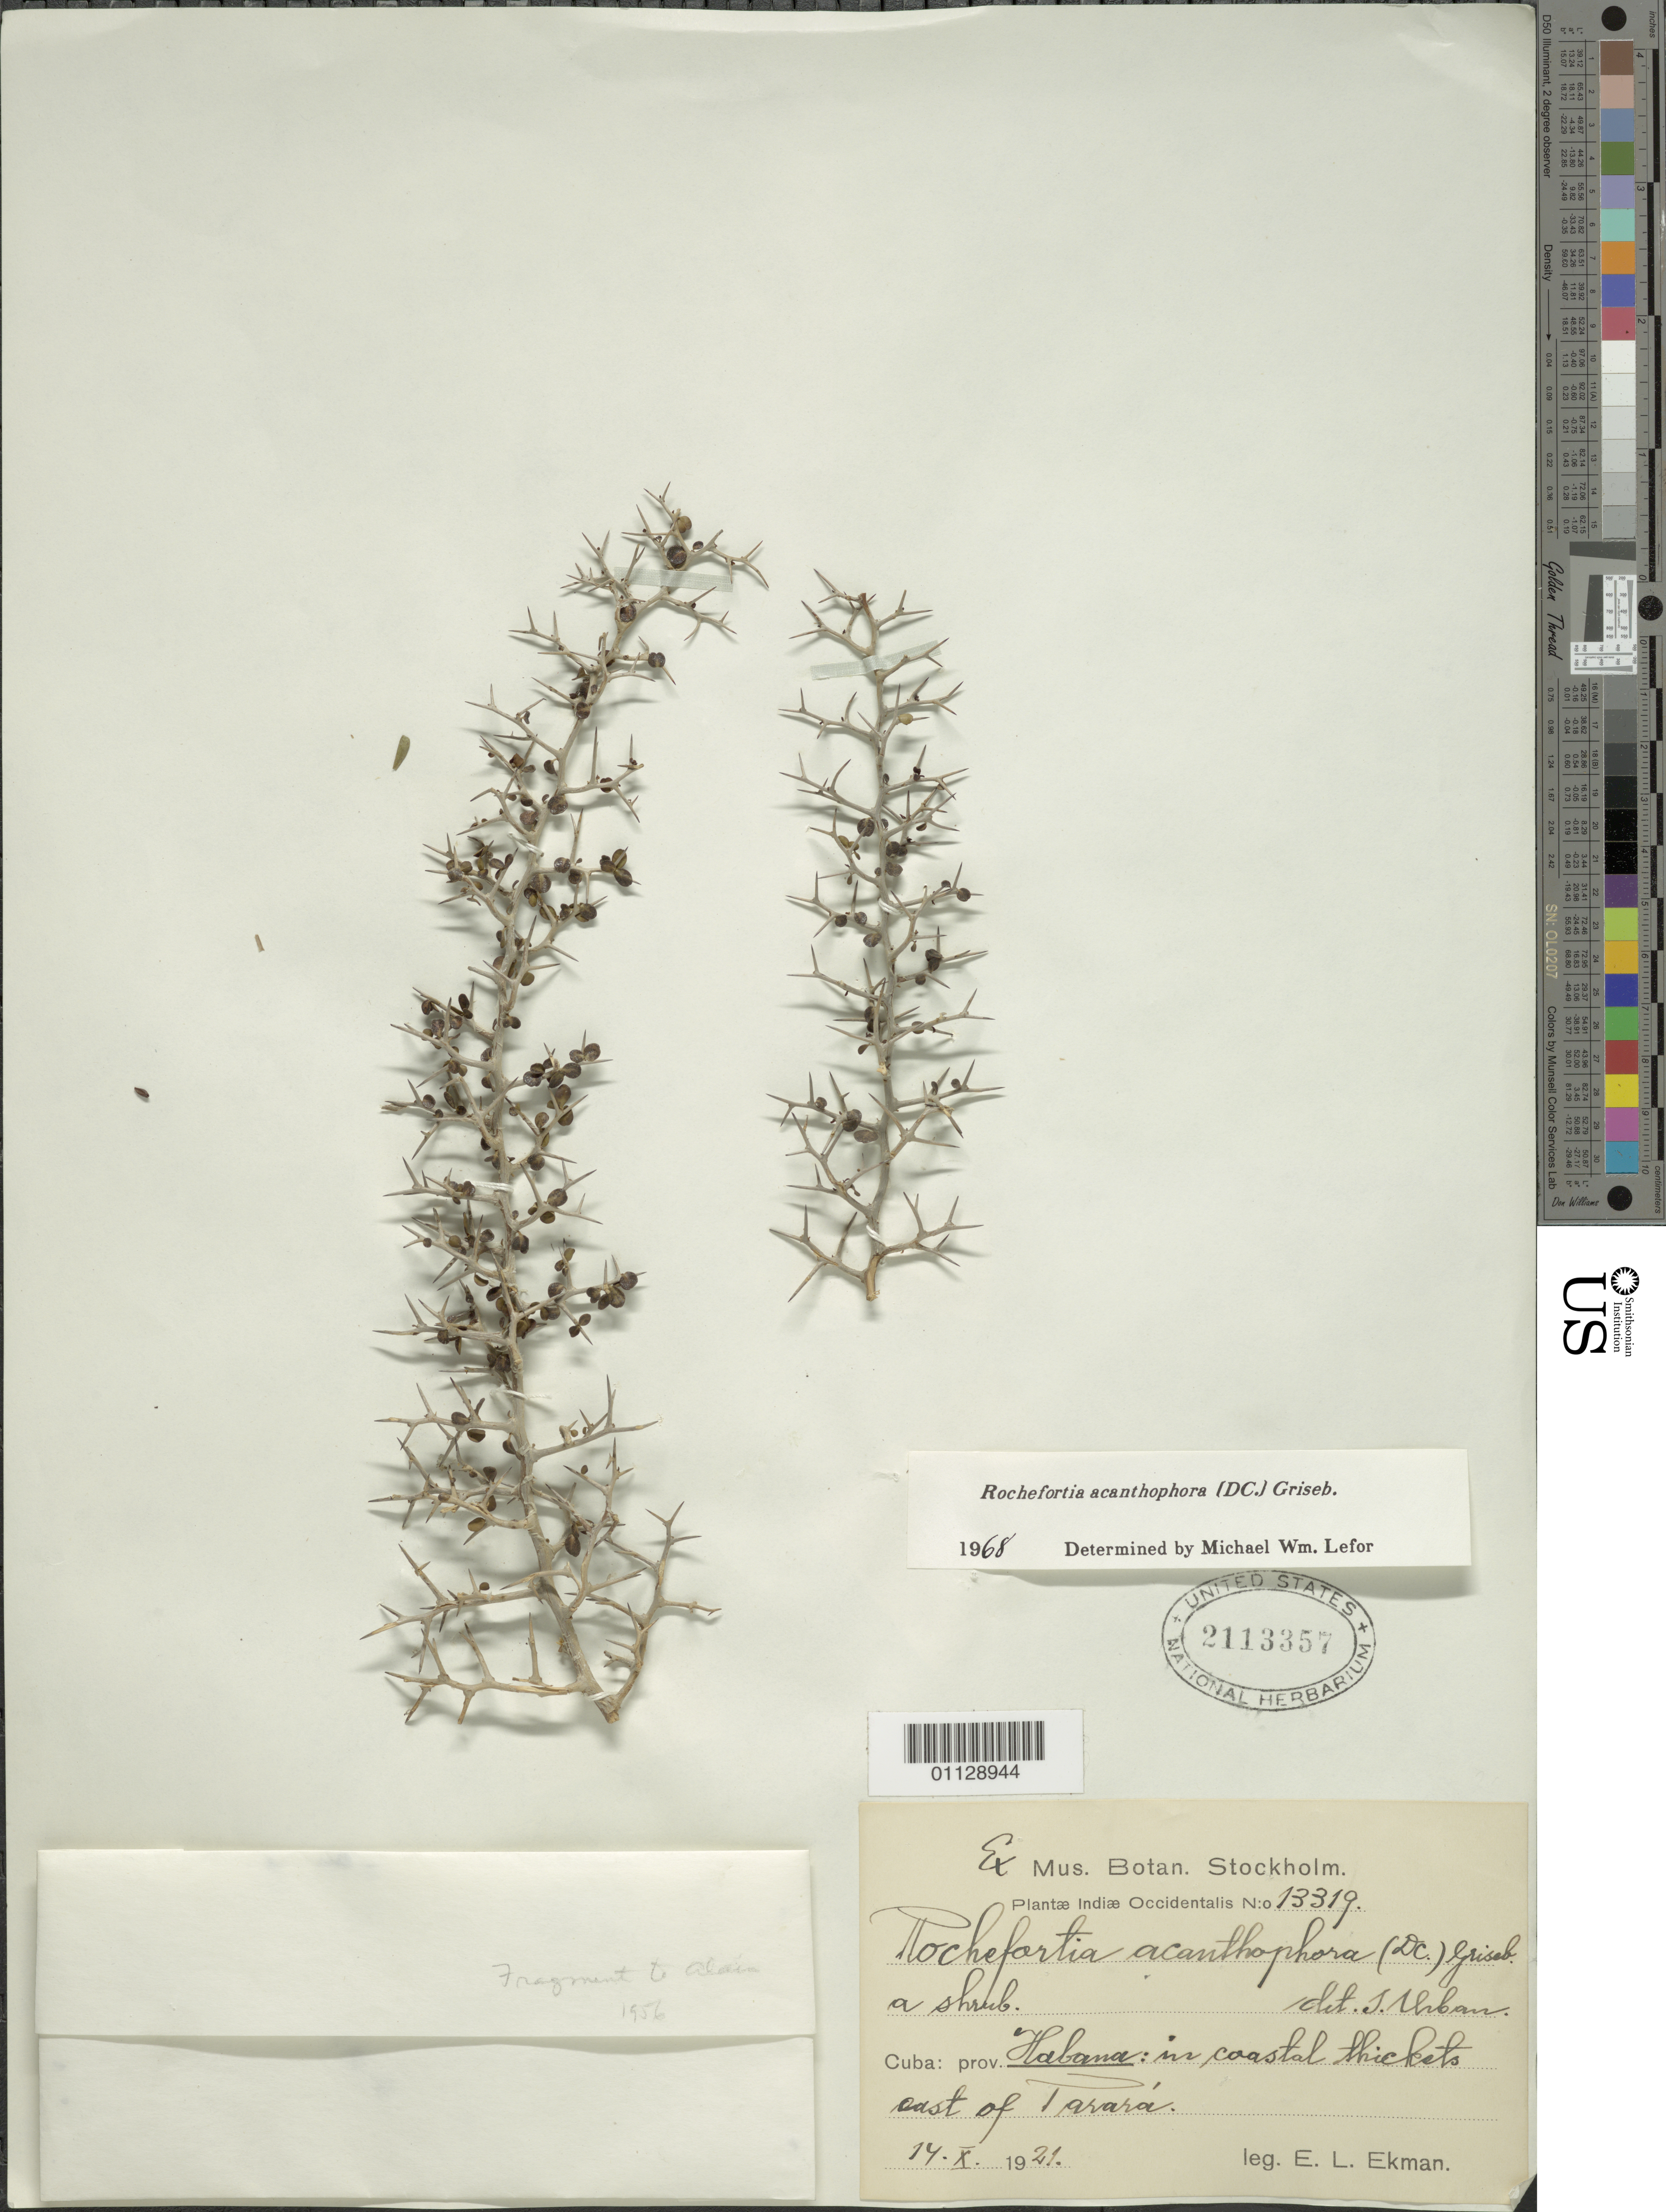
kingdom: Plantae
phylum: Tracheophyta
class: Magnoliopsida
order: Boraginales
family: Ehretiaceae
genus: Rochefortia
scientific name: Rochefortia acanthophora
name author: (DC.) Griseb.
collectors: E. L. Ekman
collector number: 13319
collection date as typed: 14 Nov 1921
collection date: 1921-11-14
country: Cuba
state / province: La Habana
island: Cuba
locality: In coastal thickets east of Parara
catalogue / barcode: US 2113357